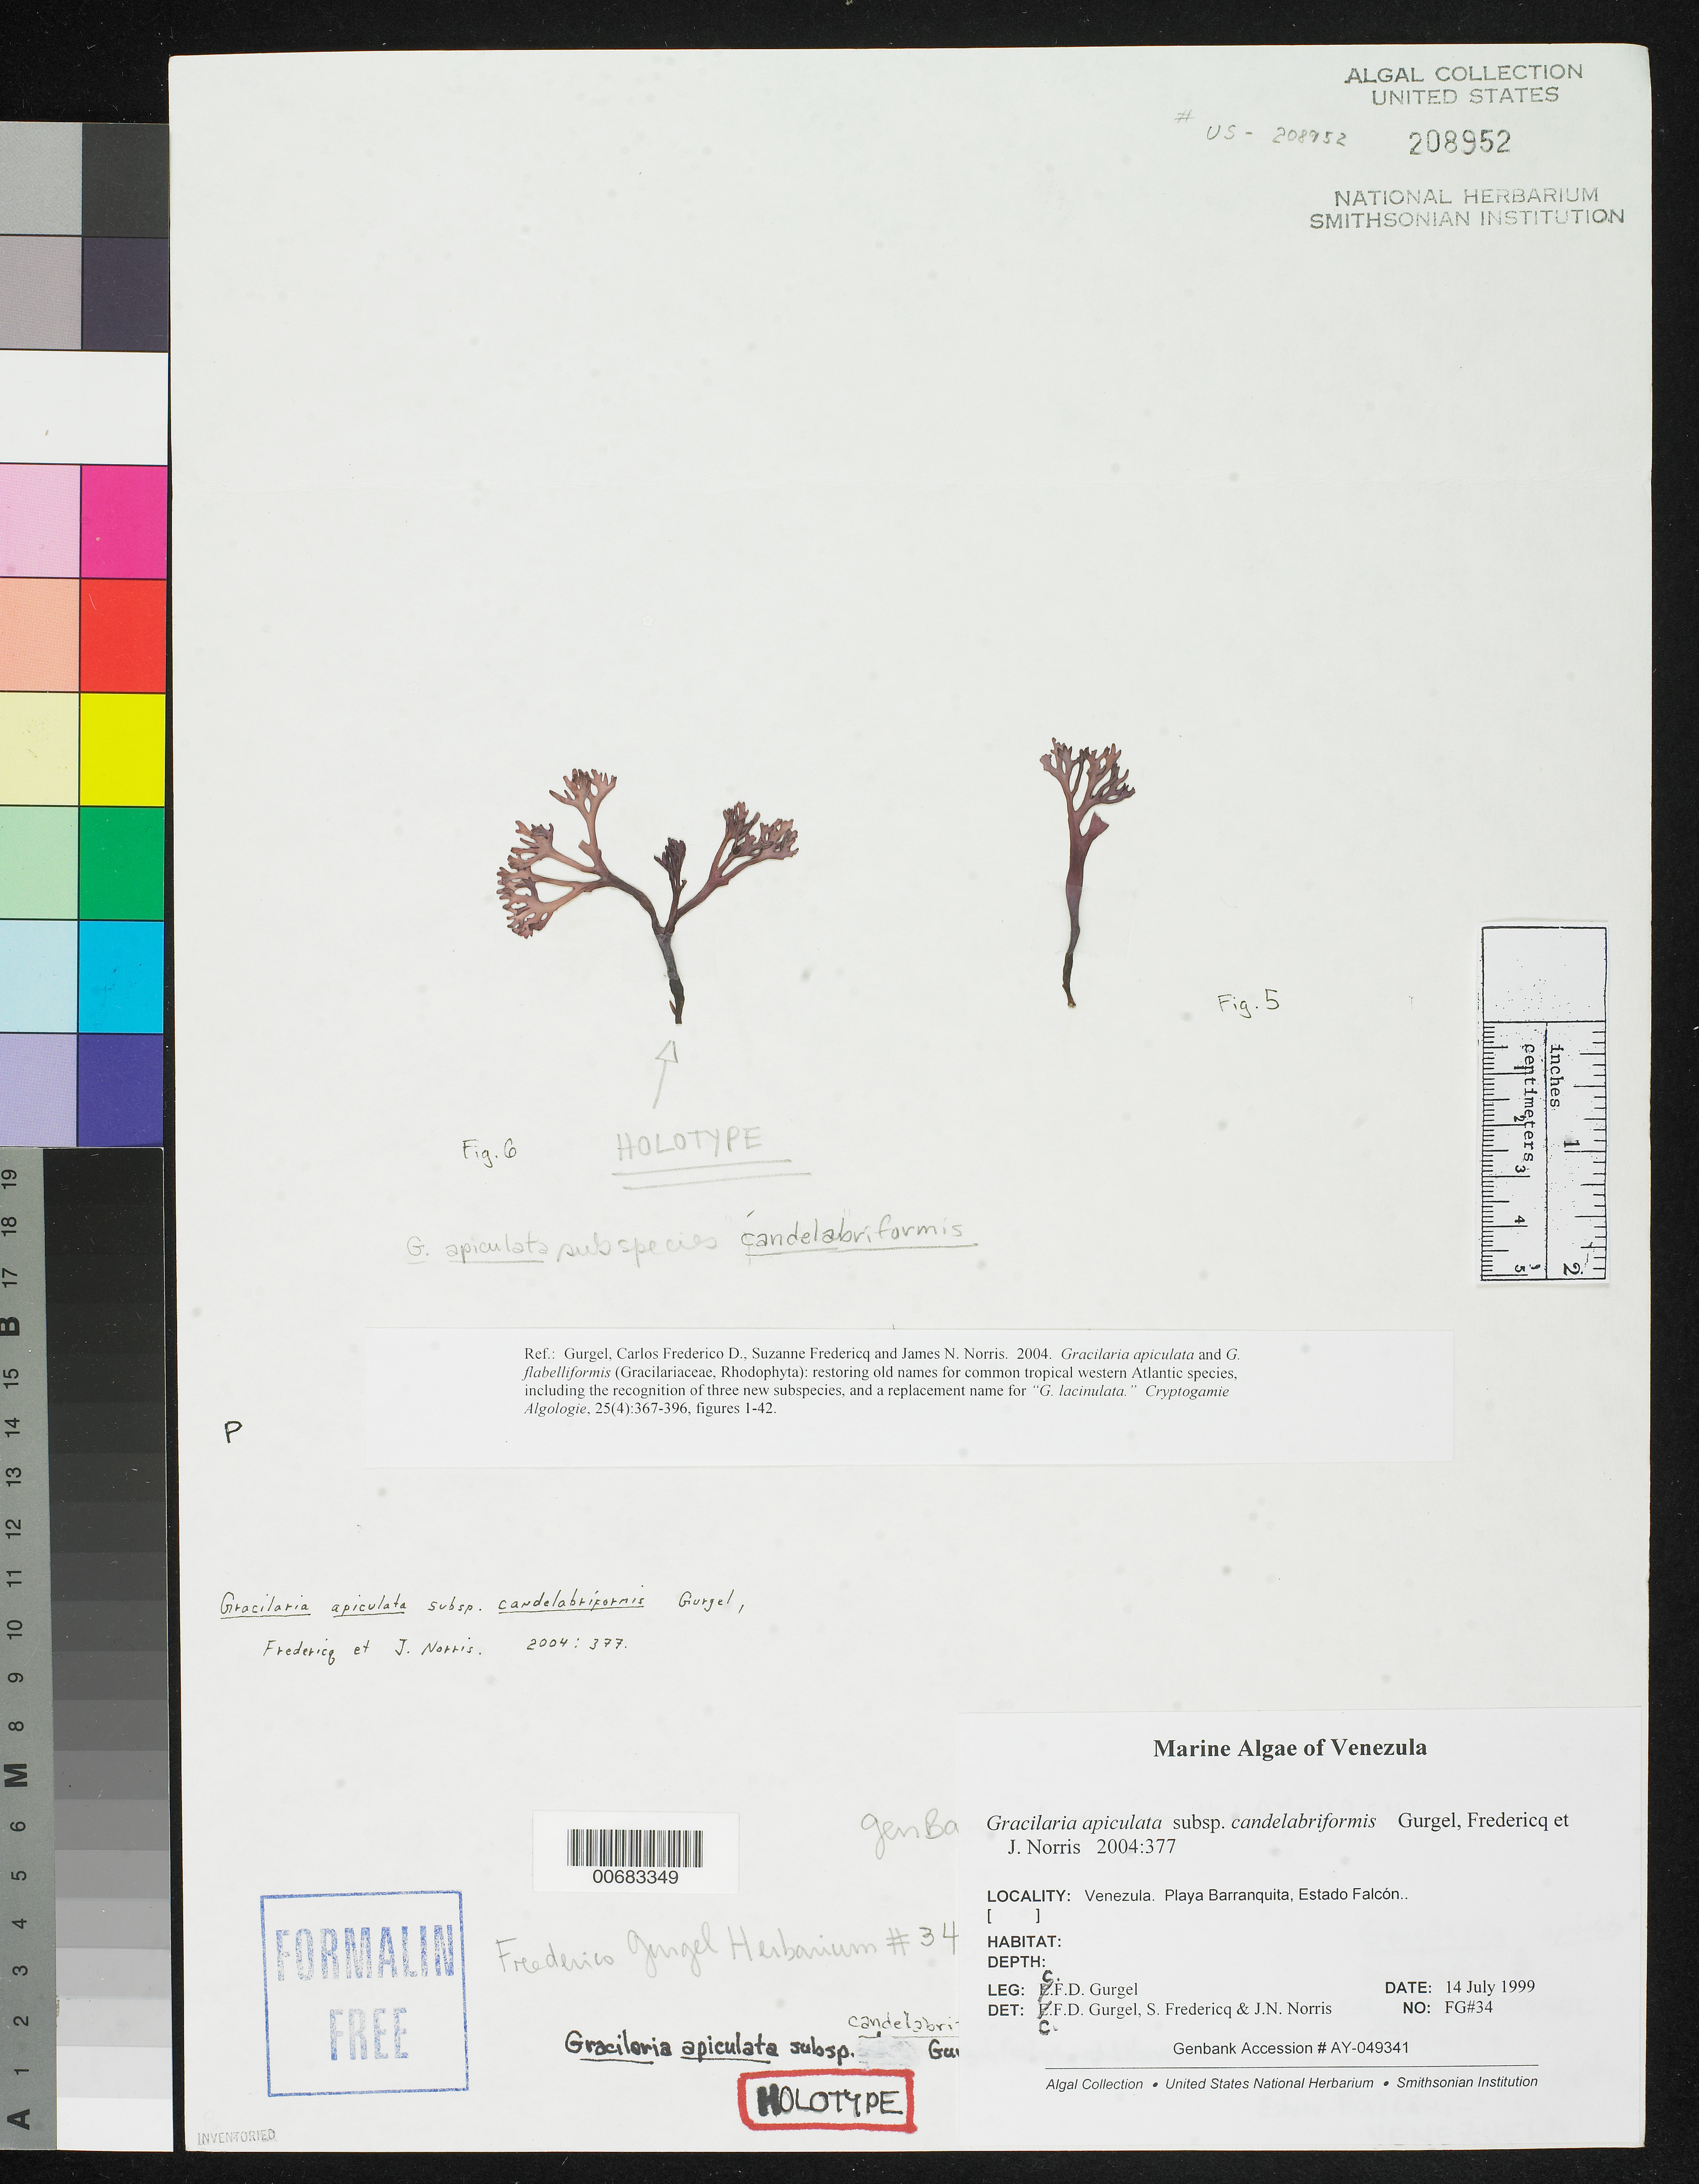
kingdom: Plantae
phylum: Rhodophyta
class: Florideophyceae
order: Gracilariales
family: Gracilariaceae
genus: Gracilaria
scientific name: Gracilaria apiculata subsp. candelabriformis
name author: Gurgel et al.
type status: Holotype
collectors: C. Gurgel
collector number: FG-34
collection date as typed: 14 Jul 1999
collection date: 1999-07-14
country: Venezuela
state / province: Falcón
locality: Playa Barranquita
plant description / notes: Penciled notes on specimen sheet give only "Fred Gurgel" as collector; type publication, p. 377, lists three collectors; Not fixed in formalin.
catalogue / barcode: US 208952